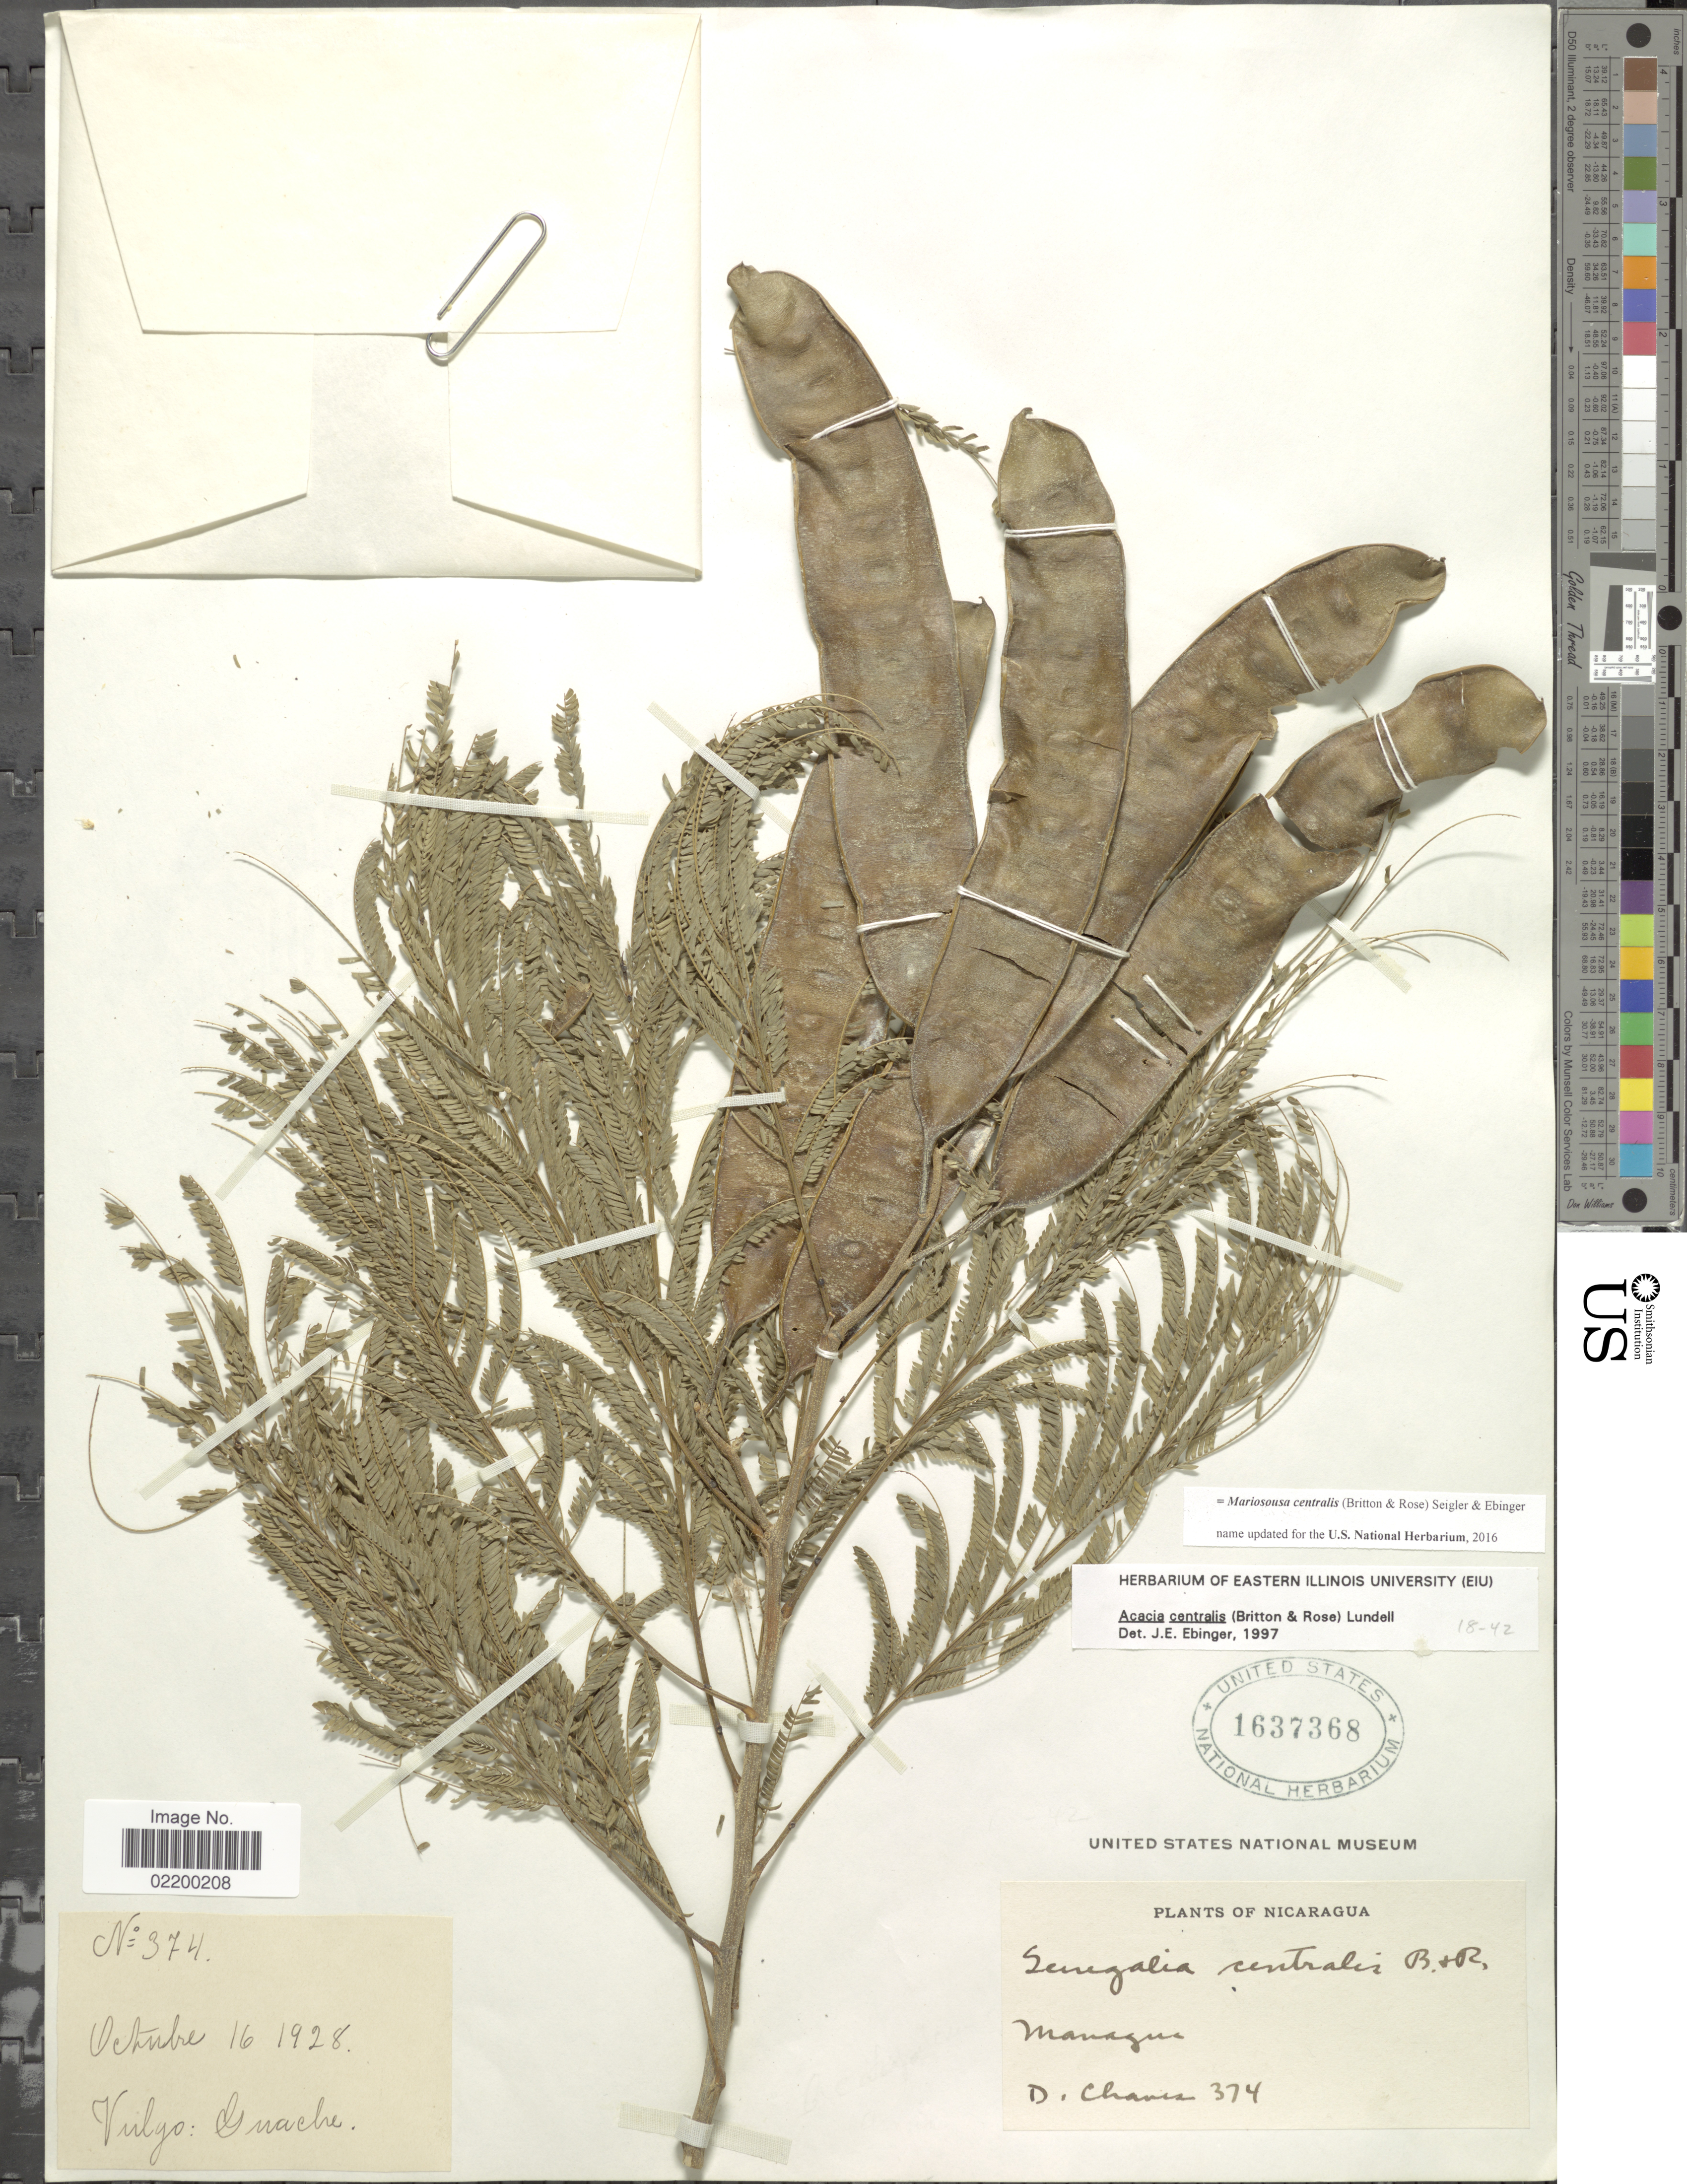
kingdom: Plantae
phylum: Tracheophyta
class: Magnoliopsida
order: Fabales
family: Fabaceae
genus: Mariosousa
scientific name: Mariosousa centralis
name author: (Britton & Rose) Seigler & Ebinger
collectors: D. Chaves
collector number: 374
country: Nicaragua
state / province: Managua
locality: Managua.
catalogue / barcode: US 1637368